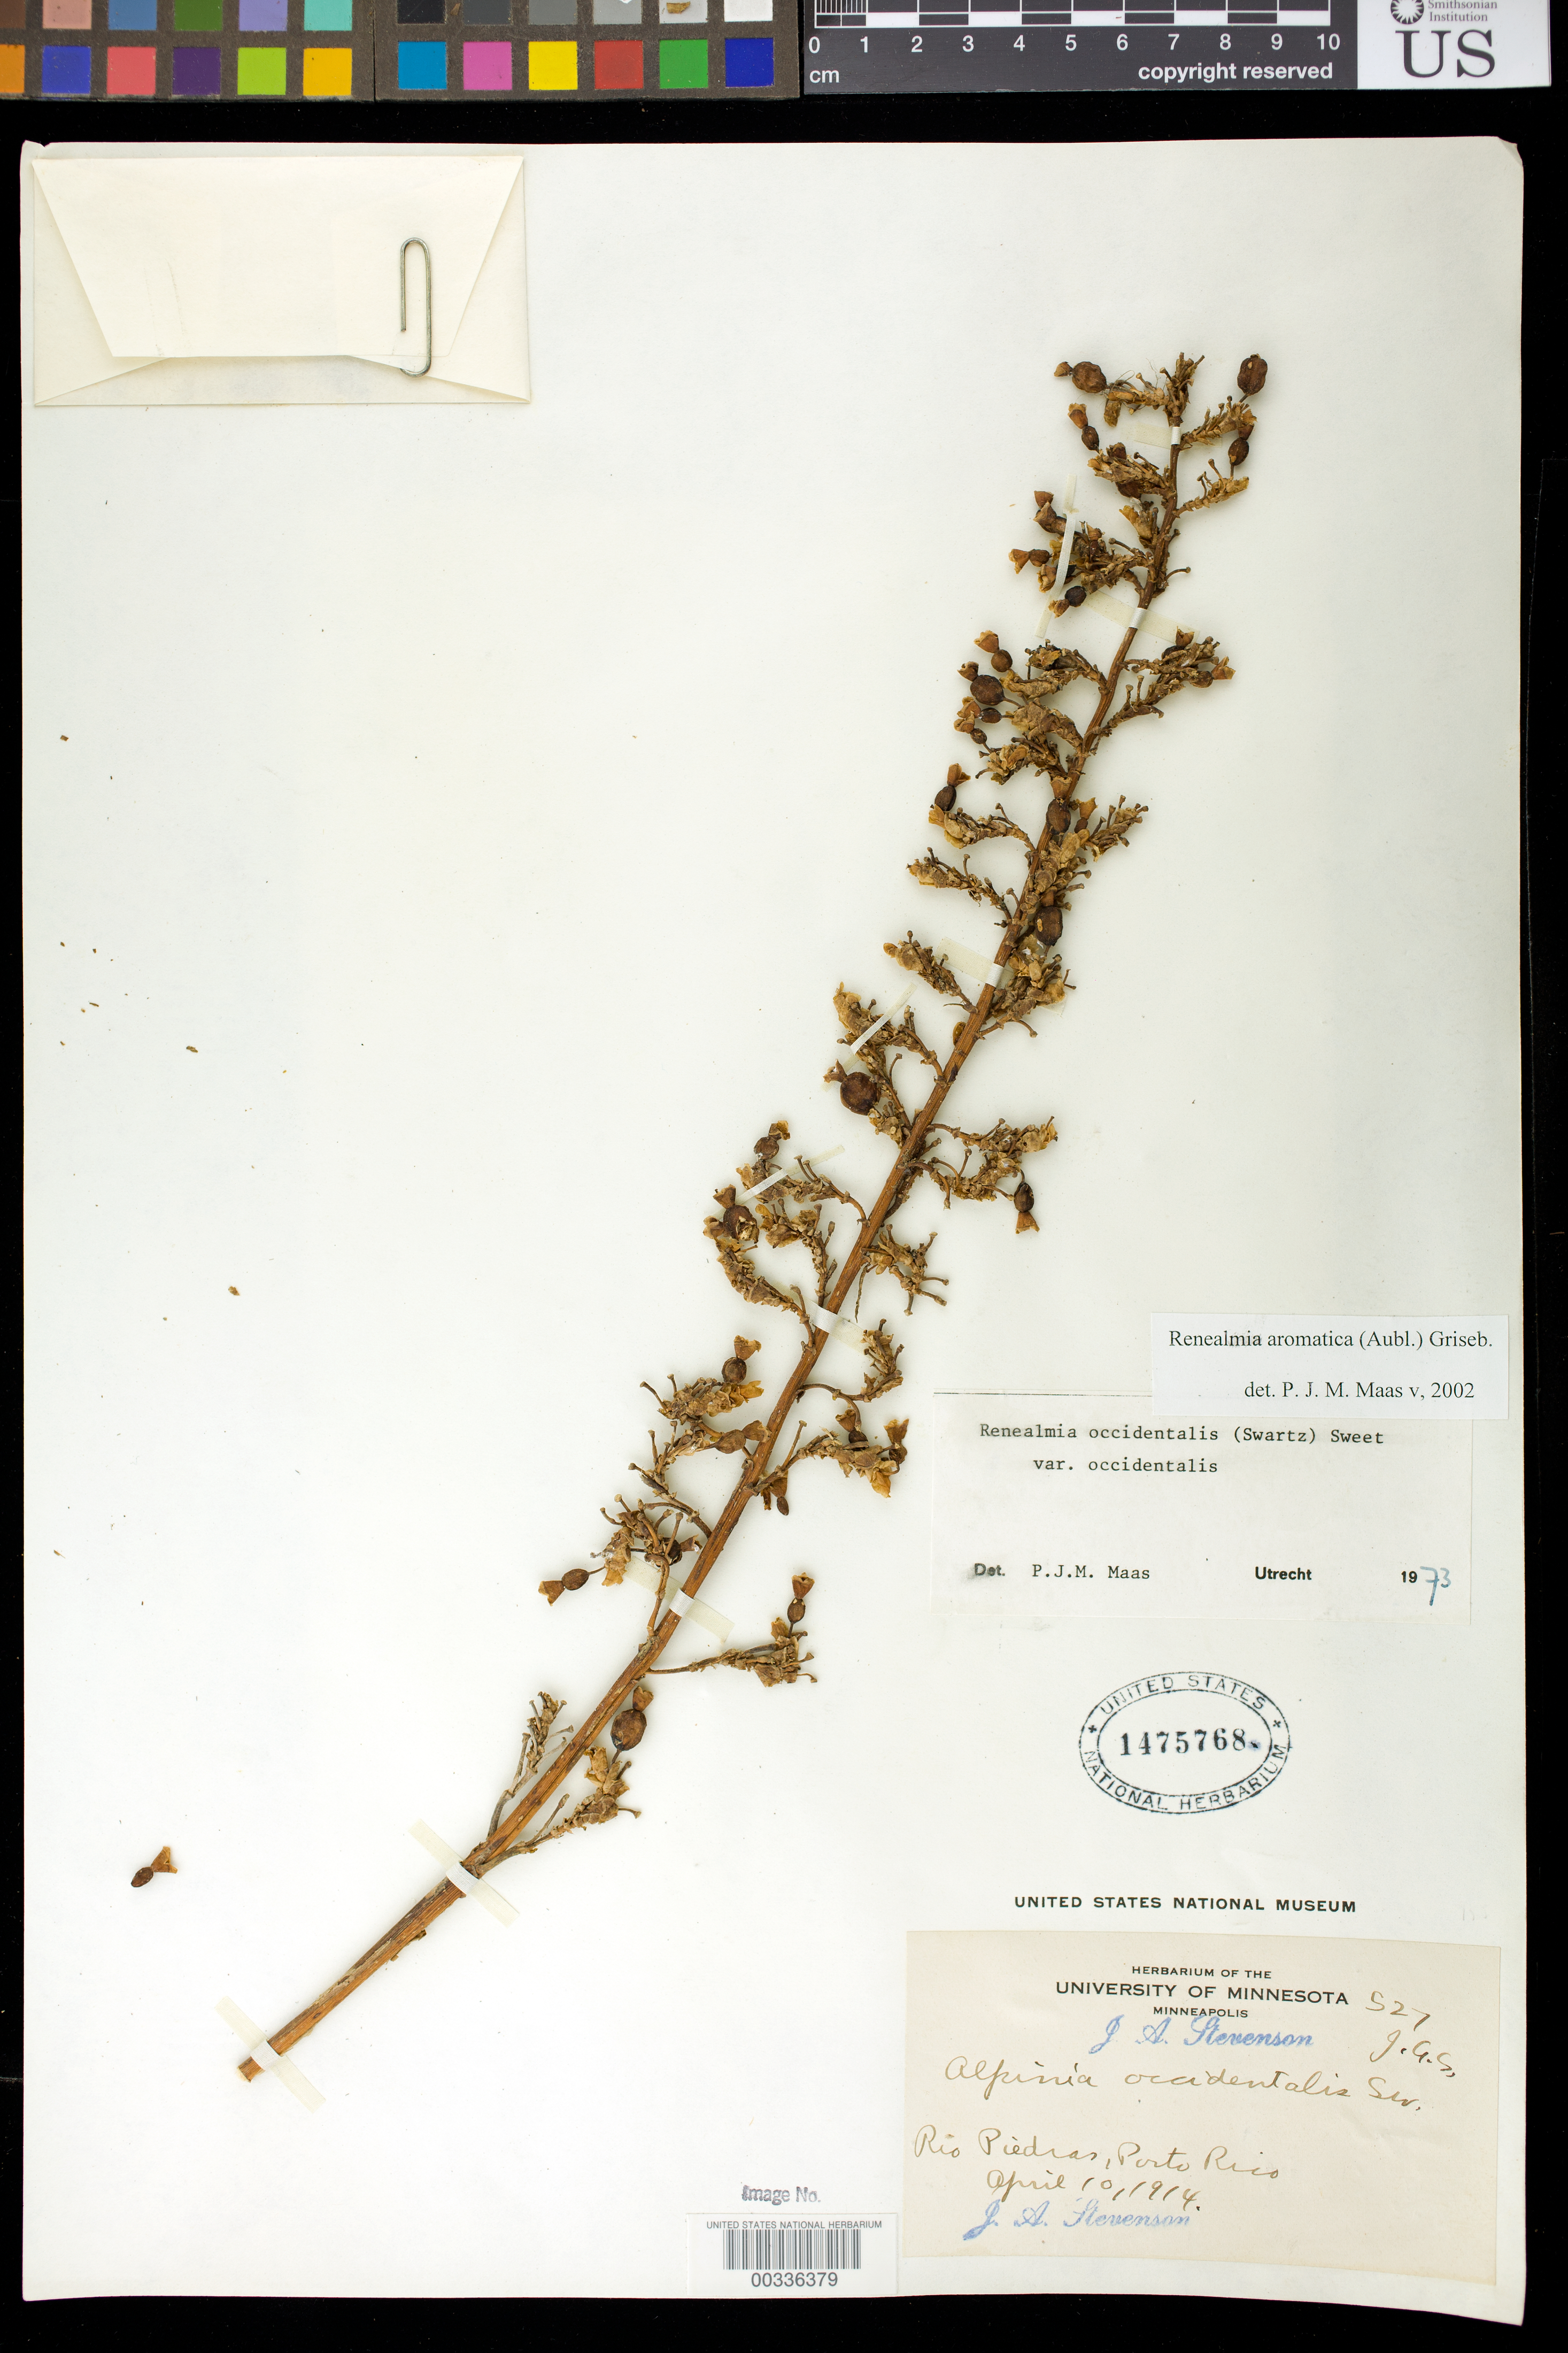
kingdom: Plantae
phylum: Tracheophyta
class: Liliopsida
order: Zingiberales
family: Zingiberaceae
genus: Renealmia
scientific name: Renealmia aromatica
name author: (Aubl.) Griseb.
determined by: Maas, Paul J. M.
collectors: J. Stevenson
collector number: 527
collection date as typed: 10 Apr 1914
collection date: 1914-04-10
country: Puerto Rico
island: Greater Antilles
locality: Rio piedras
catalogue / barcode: US 1475768